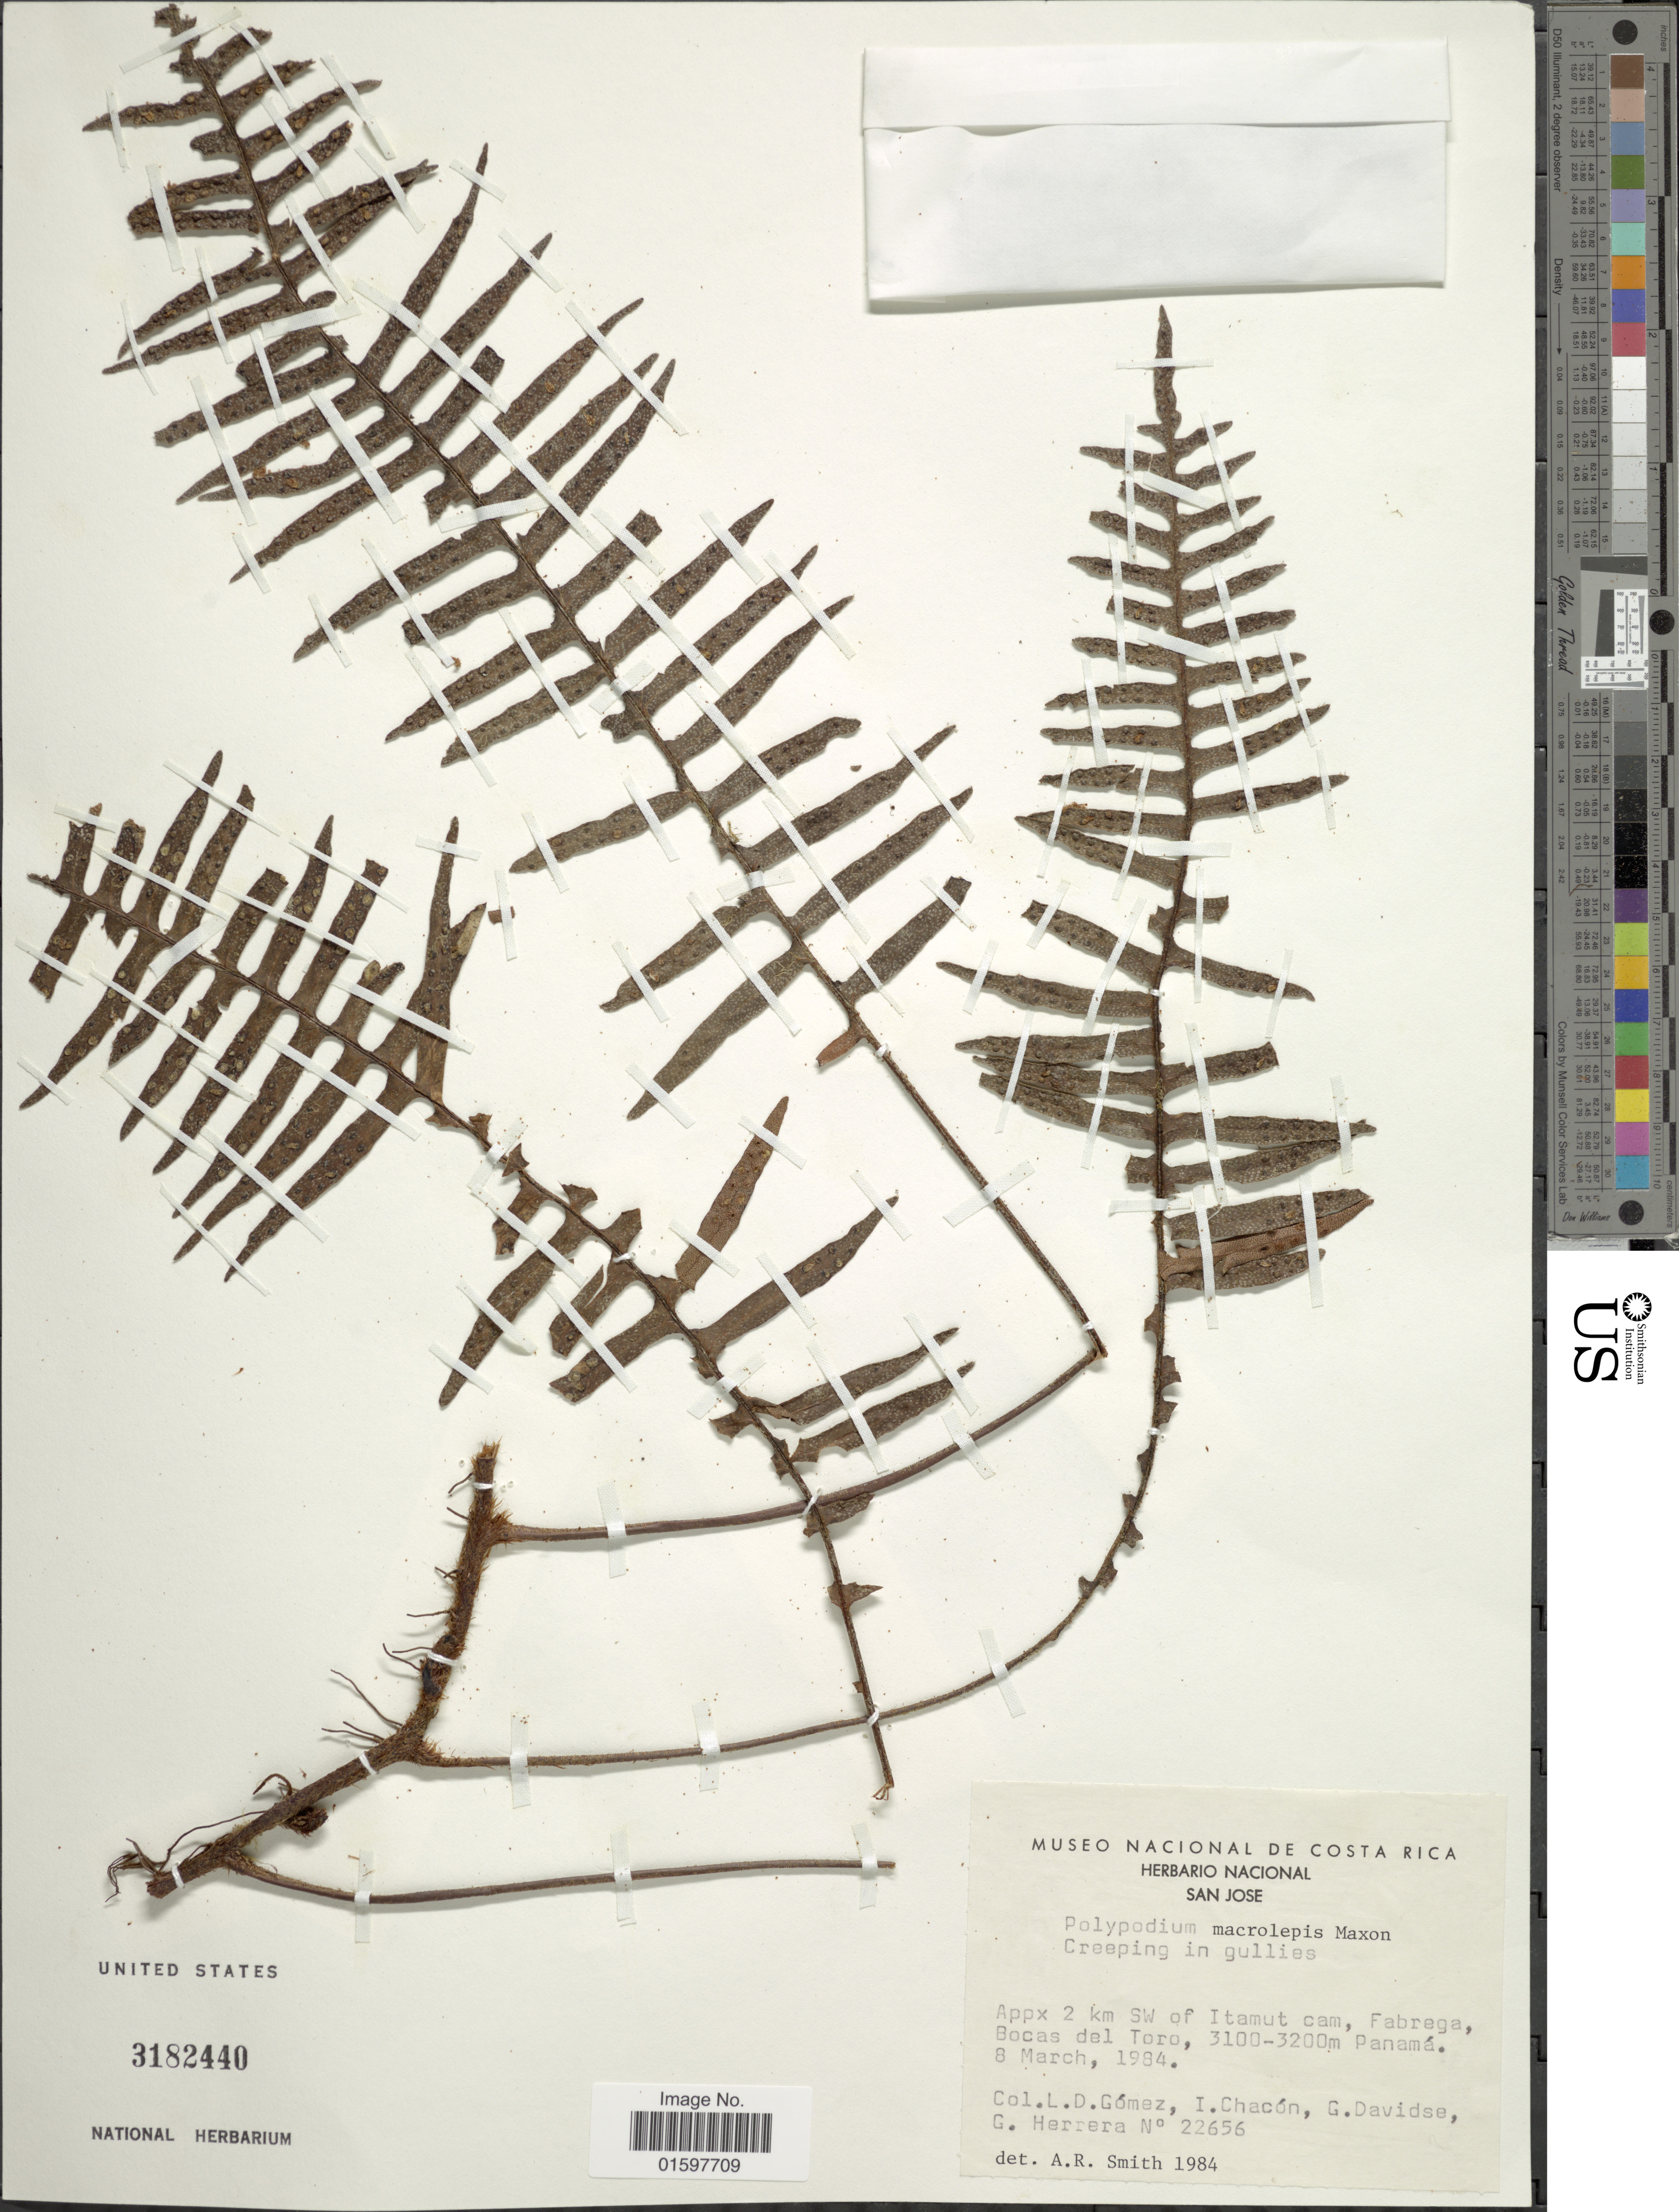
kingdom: Plantae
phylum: Tracheophyta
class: Polypodiopsida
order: Polypodiales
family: Polypodiaceae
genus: Pleopeltis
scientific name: Pleopeltis macrolepis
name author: (Maxon) A.R. Sm. & Tejero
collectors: L. Gomez, I. Chacón, G. Davidse & G. Herrera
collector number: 22656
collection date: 1984-03-08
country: Costa Rica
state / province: San José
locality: Appx 2 km SW of Itamut cam, Fabrega, Bocas del Toro, Panamá.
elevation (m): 3100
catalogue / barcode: US 3182440